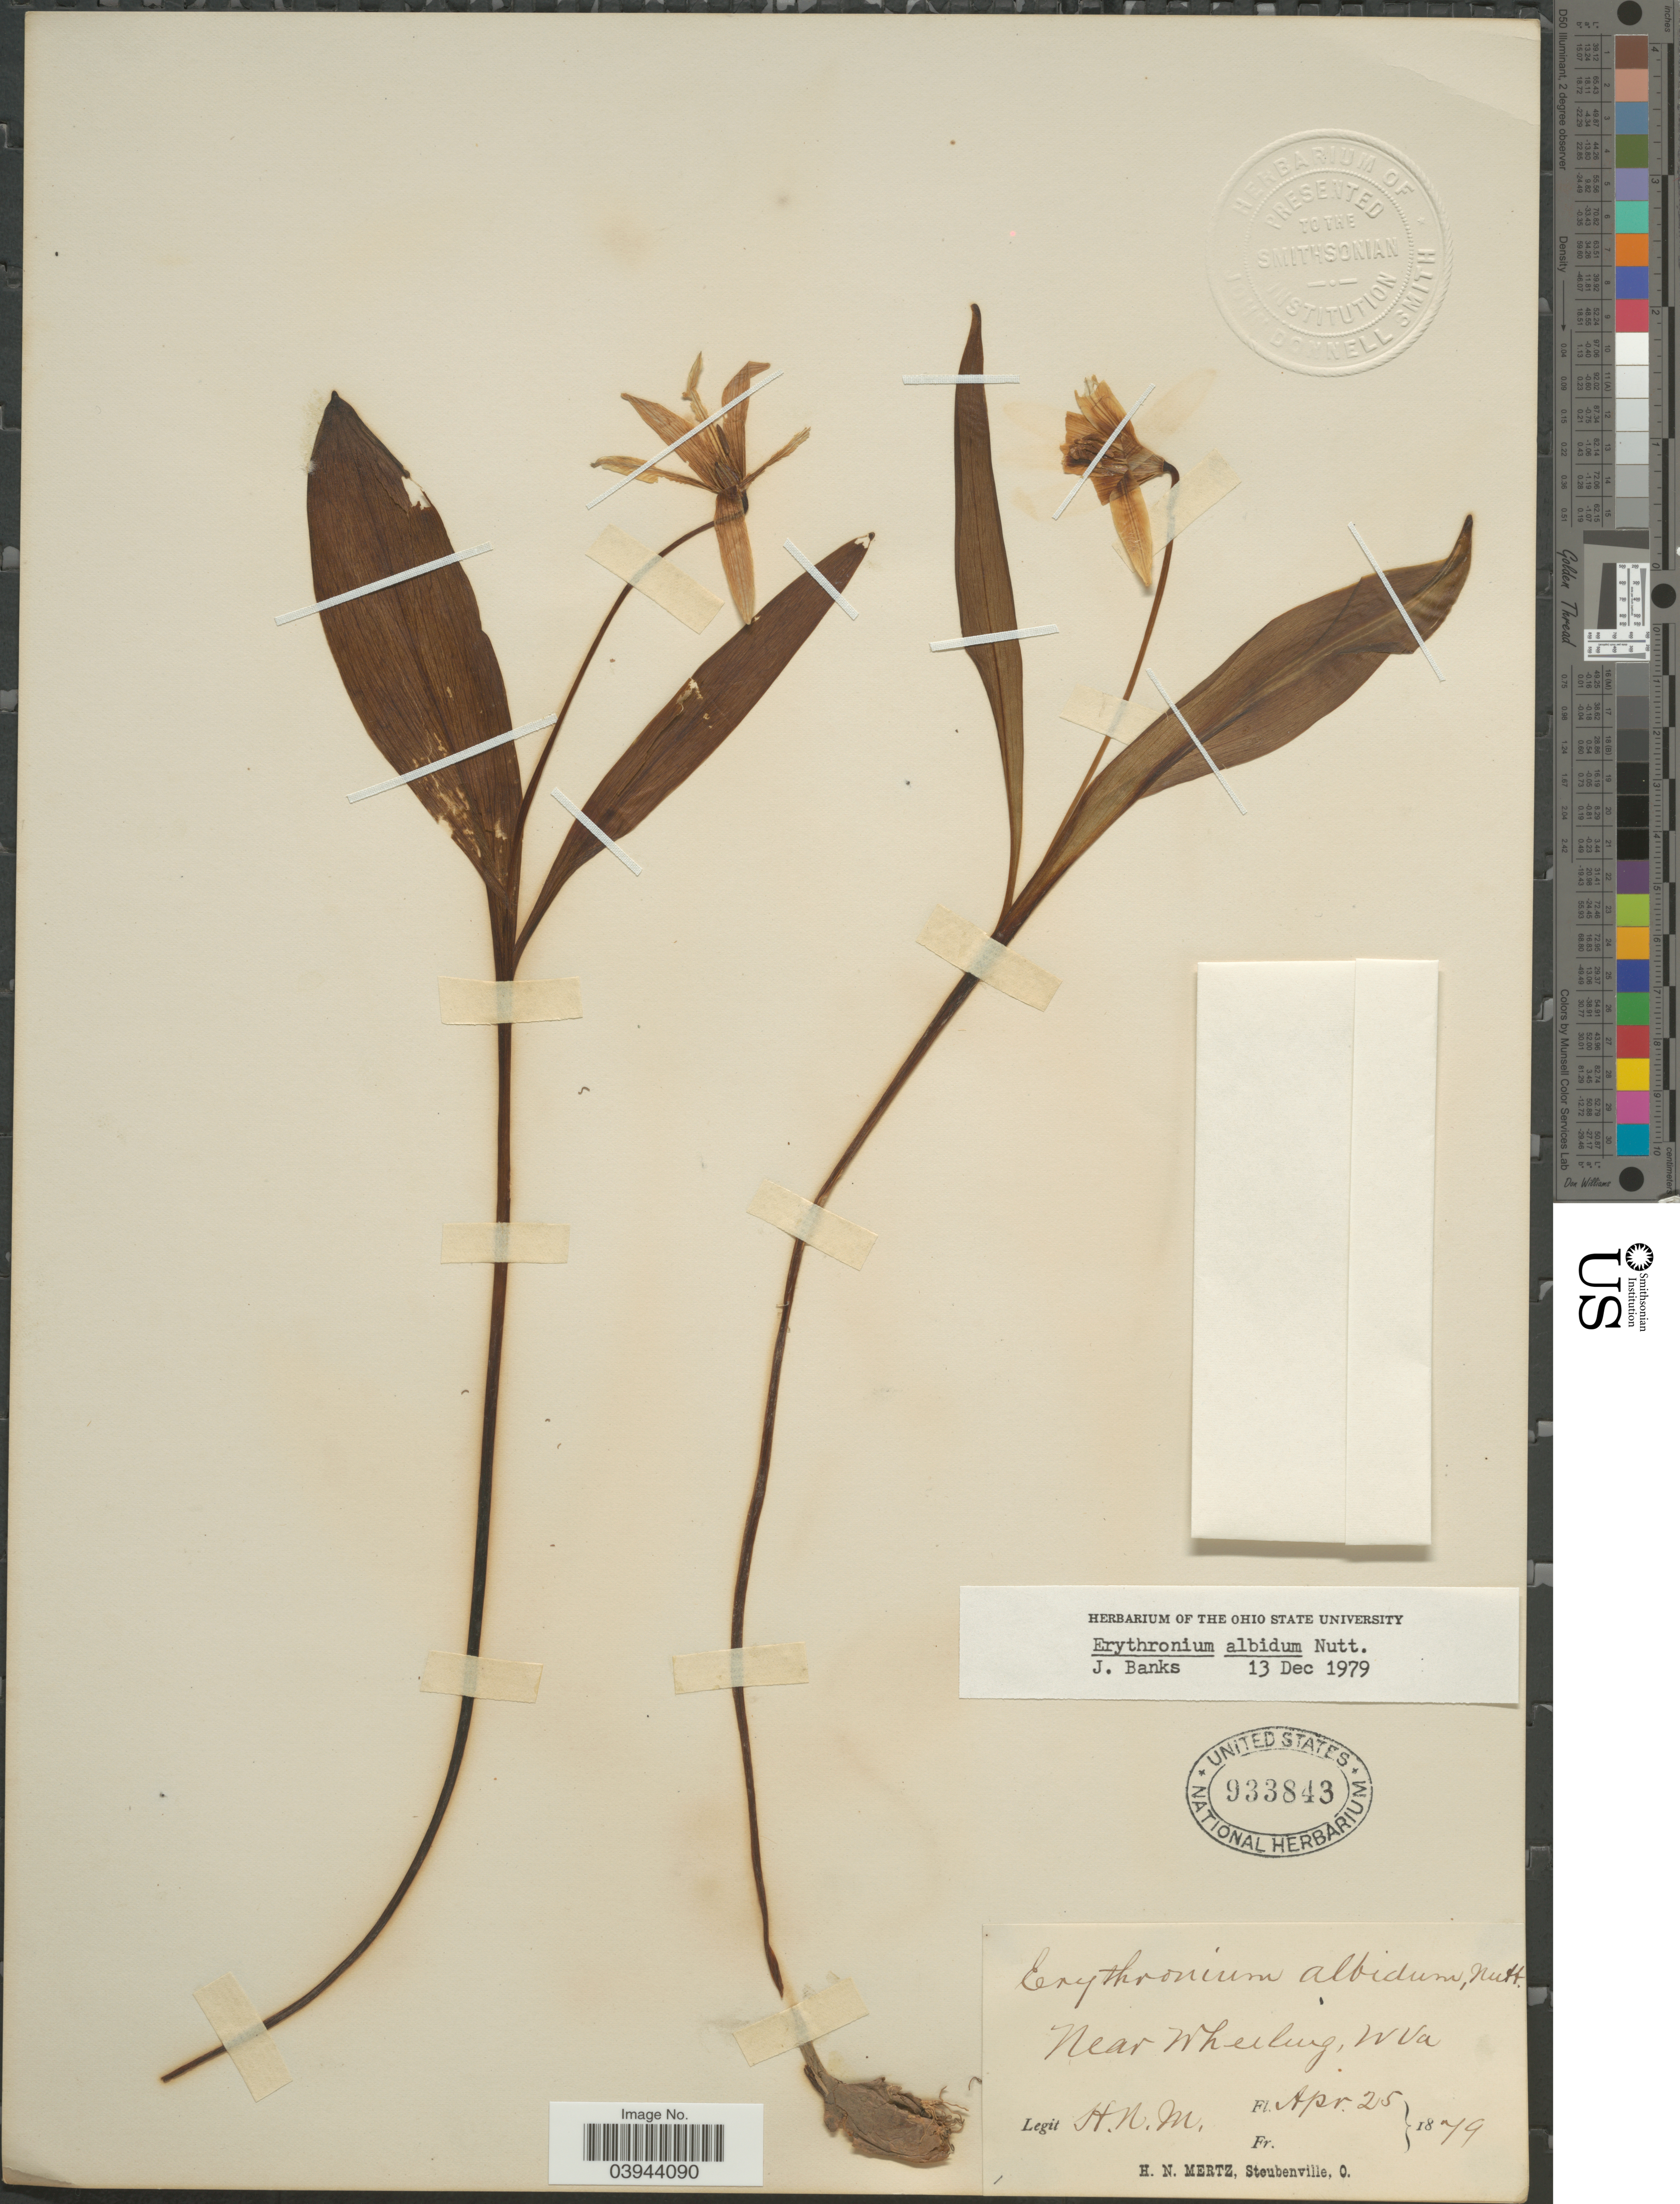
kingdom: Plantae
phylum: Tracheophyta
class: Liliopsida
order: Liliales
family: Liliaceae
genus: Erythronium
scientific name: Erythronium albidum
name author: Nutt.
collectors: H. Mertz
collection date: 1879-04-25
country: United States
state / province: West Virginia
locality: Near Wheiling.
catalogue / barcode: US 933843